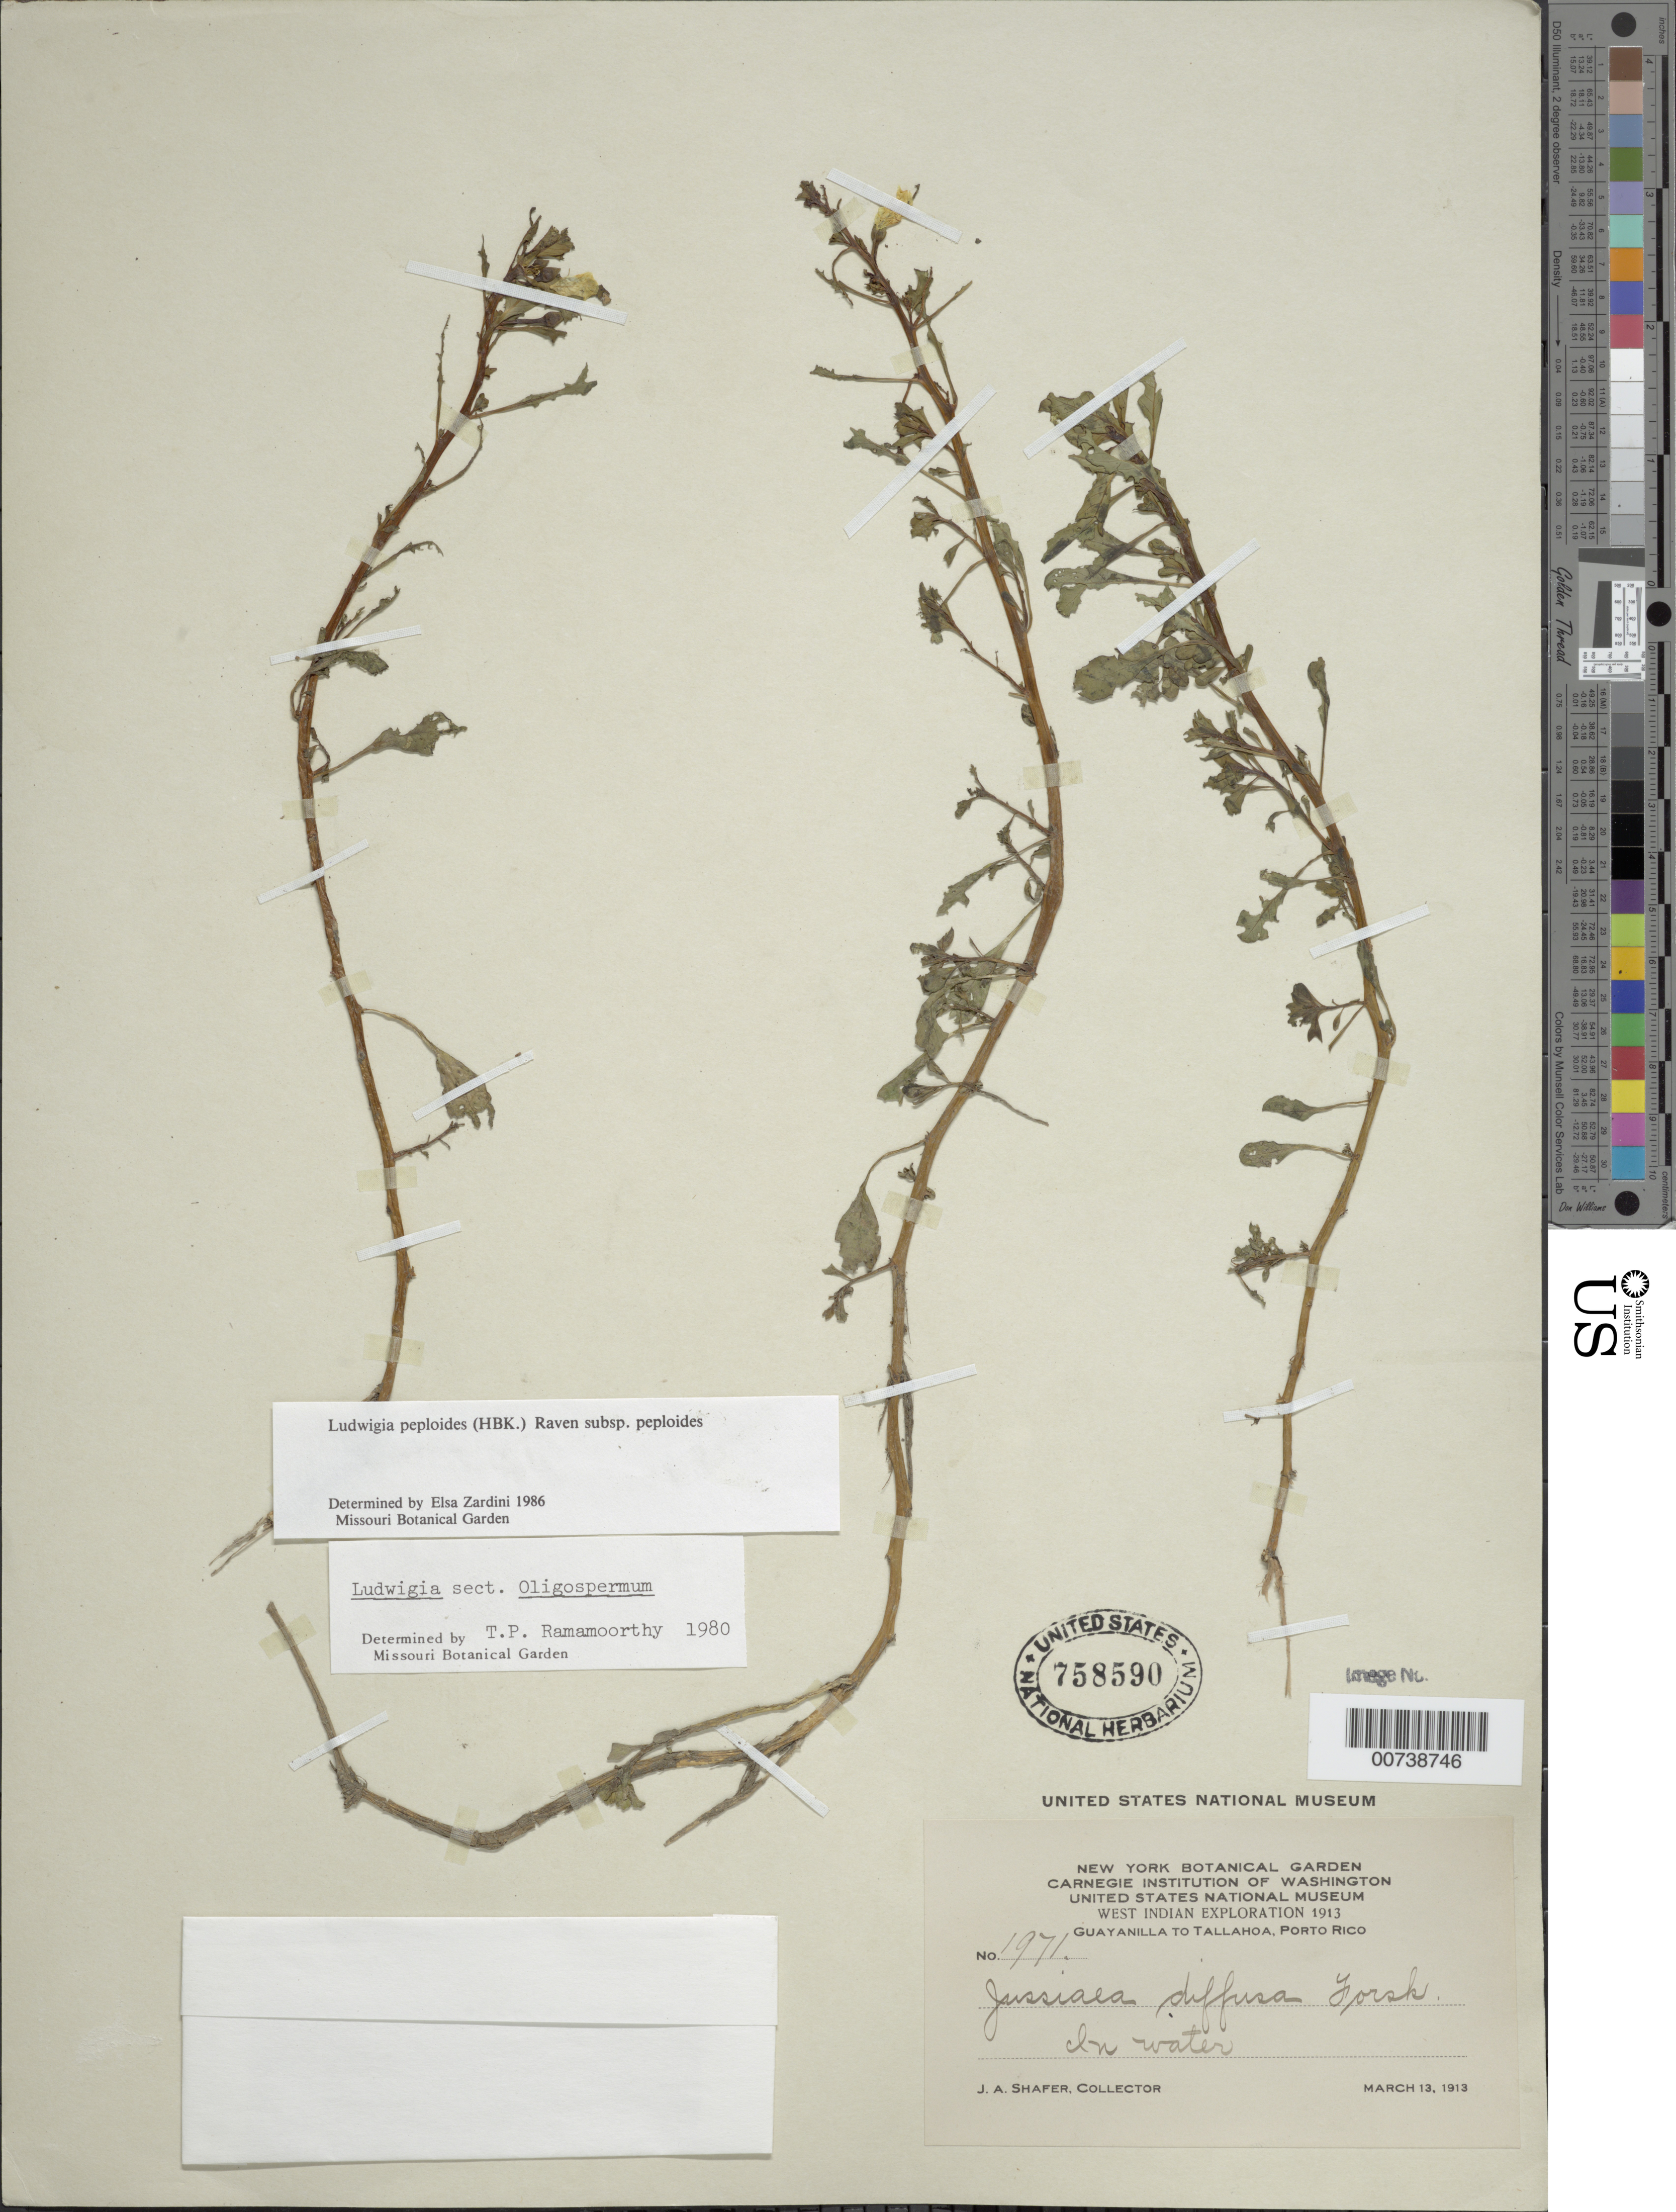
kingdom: Plantae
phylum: Tracheophyta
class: Magnoliopsida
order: Myrtales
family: Onagraceae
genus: Ludwigia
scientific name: Ludwigia peploides subsp. peploides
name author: (Kunth) P.H. Raven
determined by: Zardini, E. M.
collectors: J. A. Shafer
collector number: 1971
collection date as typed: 13 Mar 1913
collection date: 1913-03-13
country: Puerto Rico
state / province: Guayanilla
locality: Guayanilla to Tallahoa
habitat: In water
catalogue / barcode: US 758590